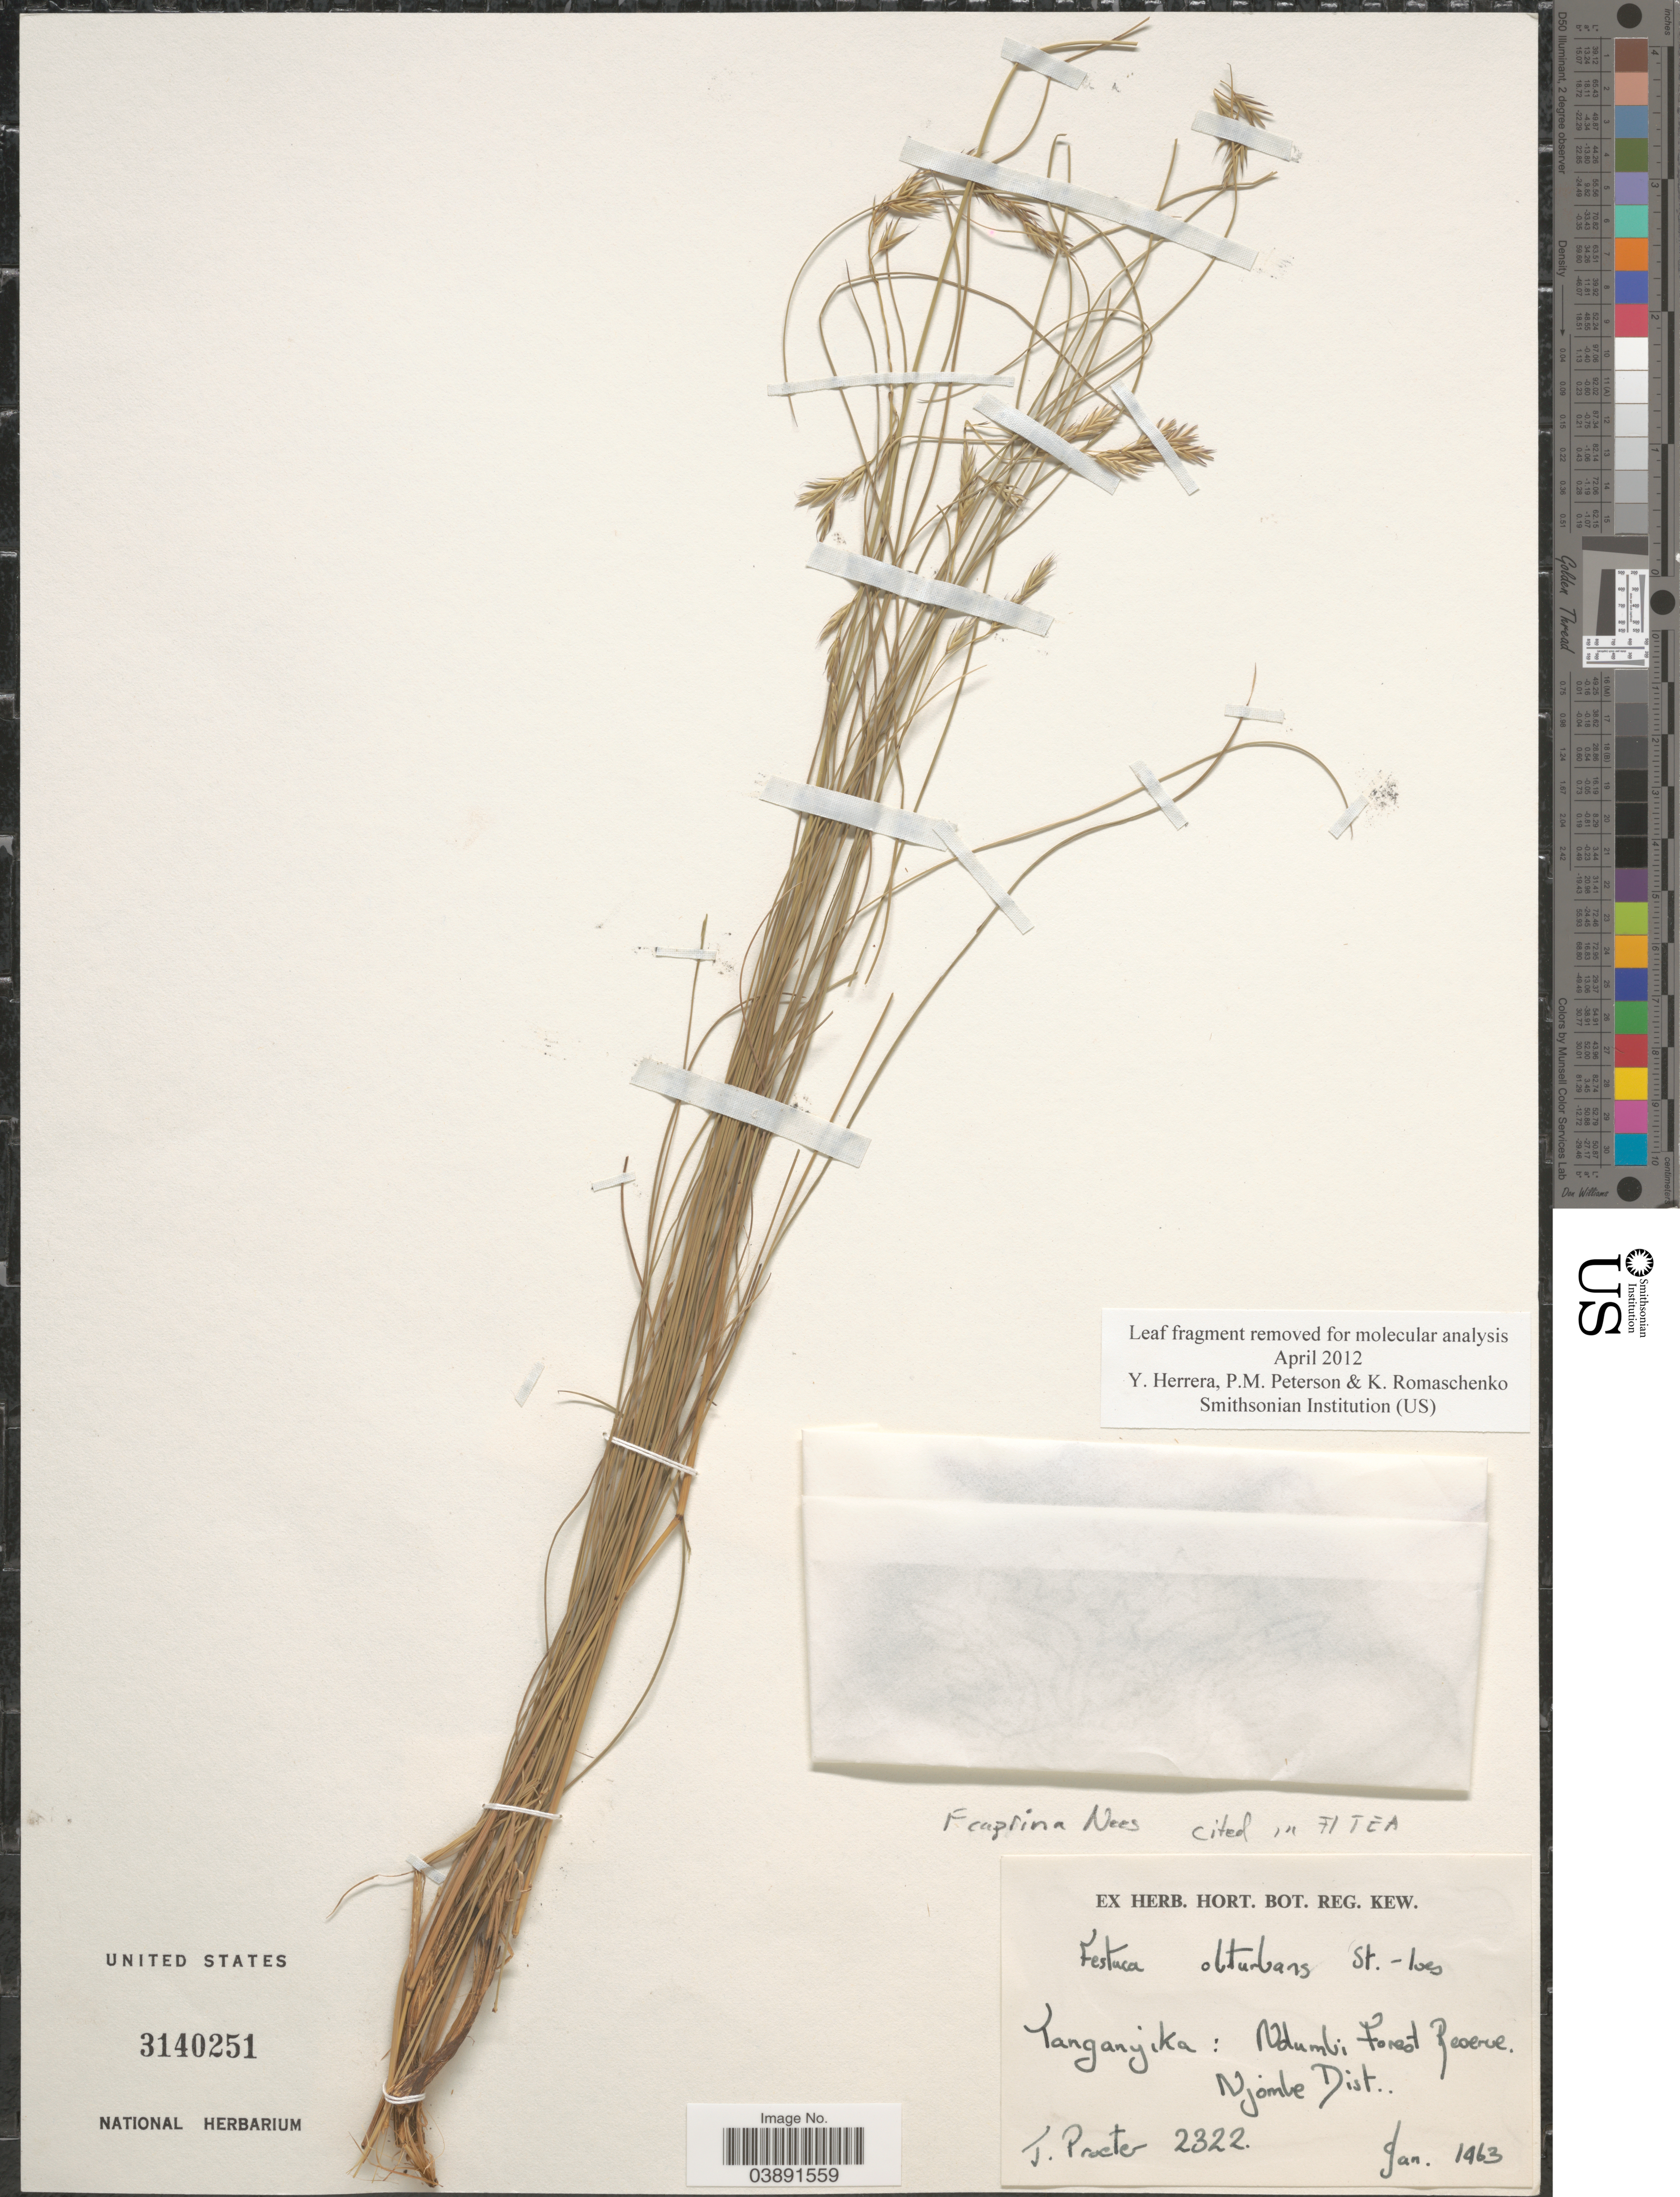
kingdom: Plantae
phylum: Tracheophyta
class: Liliopsida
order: Poales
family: Poaceae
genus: Festuca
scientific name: Festuca caprina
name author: Nees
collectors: J. Procter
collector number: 2322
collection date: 1963-01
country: Tanzania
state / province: Njombe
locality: Tanganyika: Ndumbi Forest Reserve. Njombe Dist.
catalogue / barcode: US 3140251